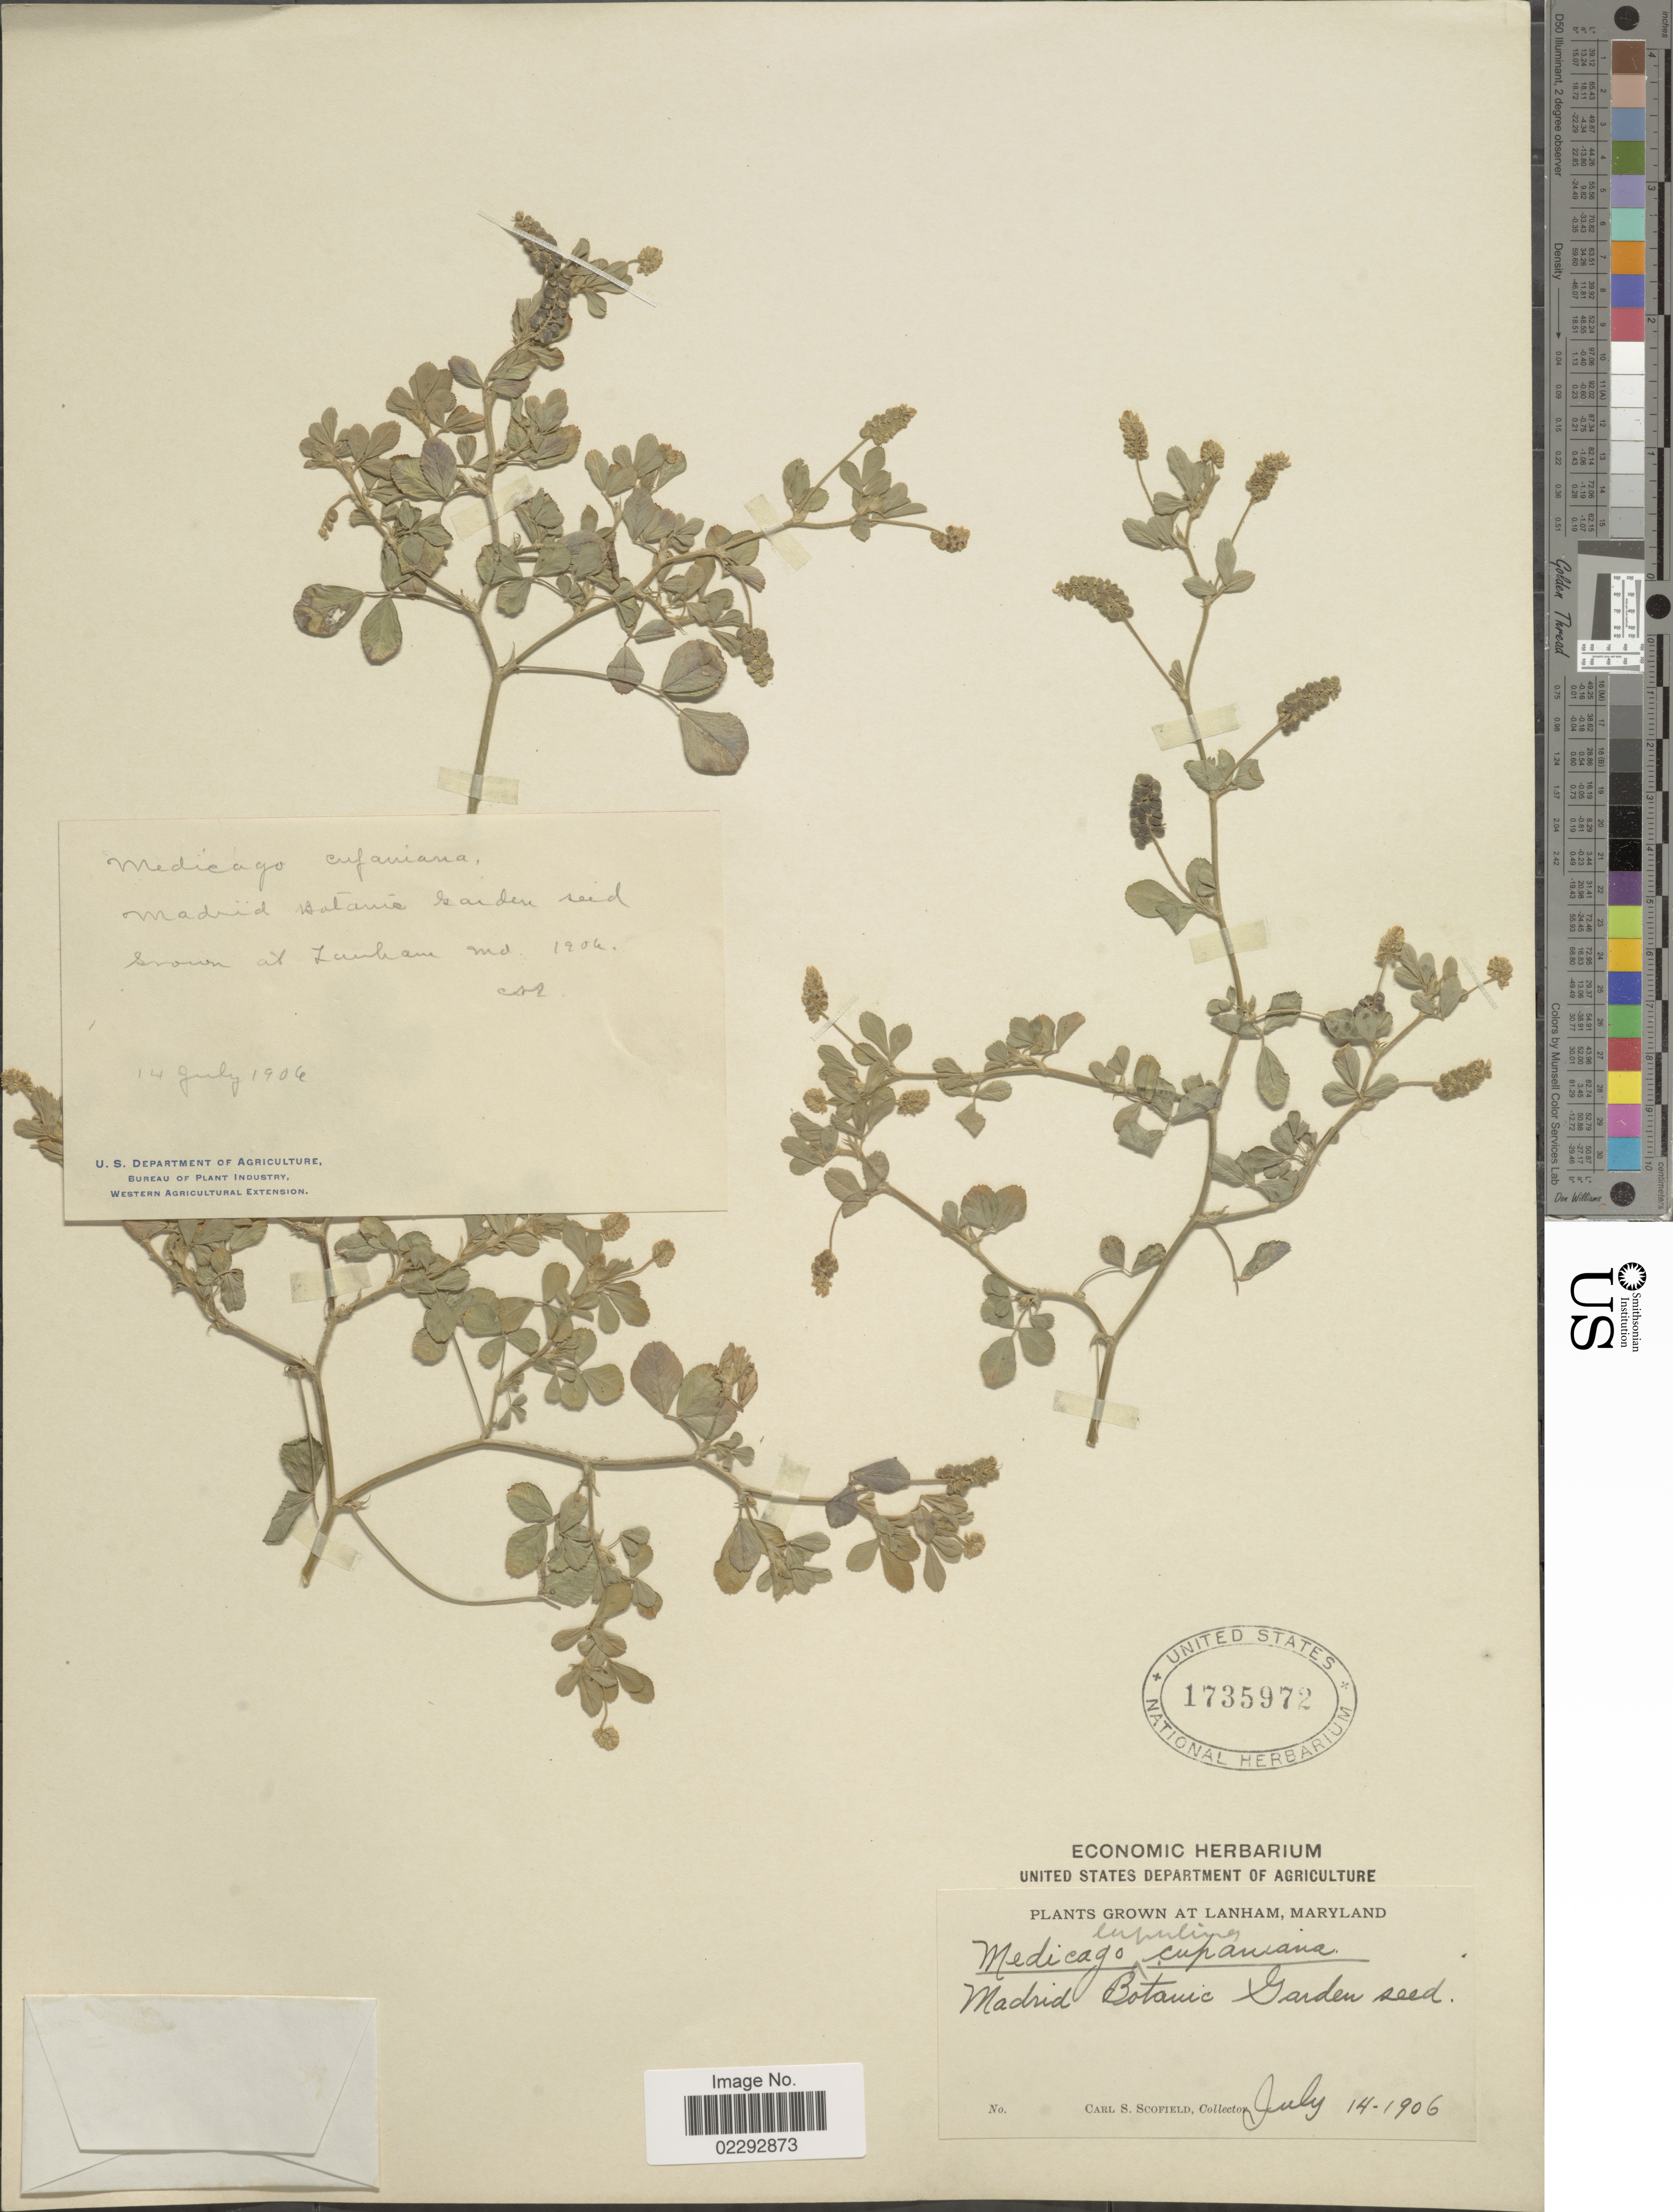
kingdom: Plantae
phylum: Tracheophyta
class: Magnoliopsida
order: Fabales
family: Fabaceae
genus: Medicago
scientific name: Medicago lupulina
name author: L.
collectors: C. Scofield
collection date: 1906-07-14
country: United States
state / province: Maryland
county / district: Prince George's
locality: At Lanham, Maryland.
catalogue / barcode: US 1735972